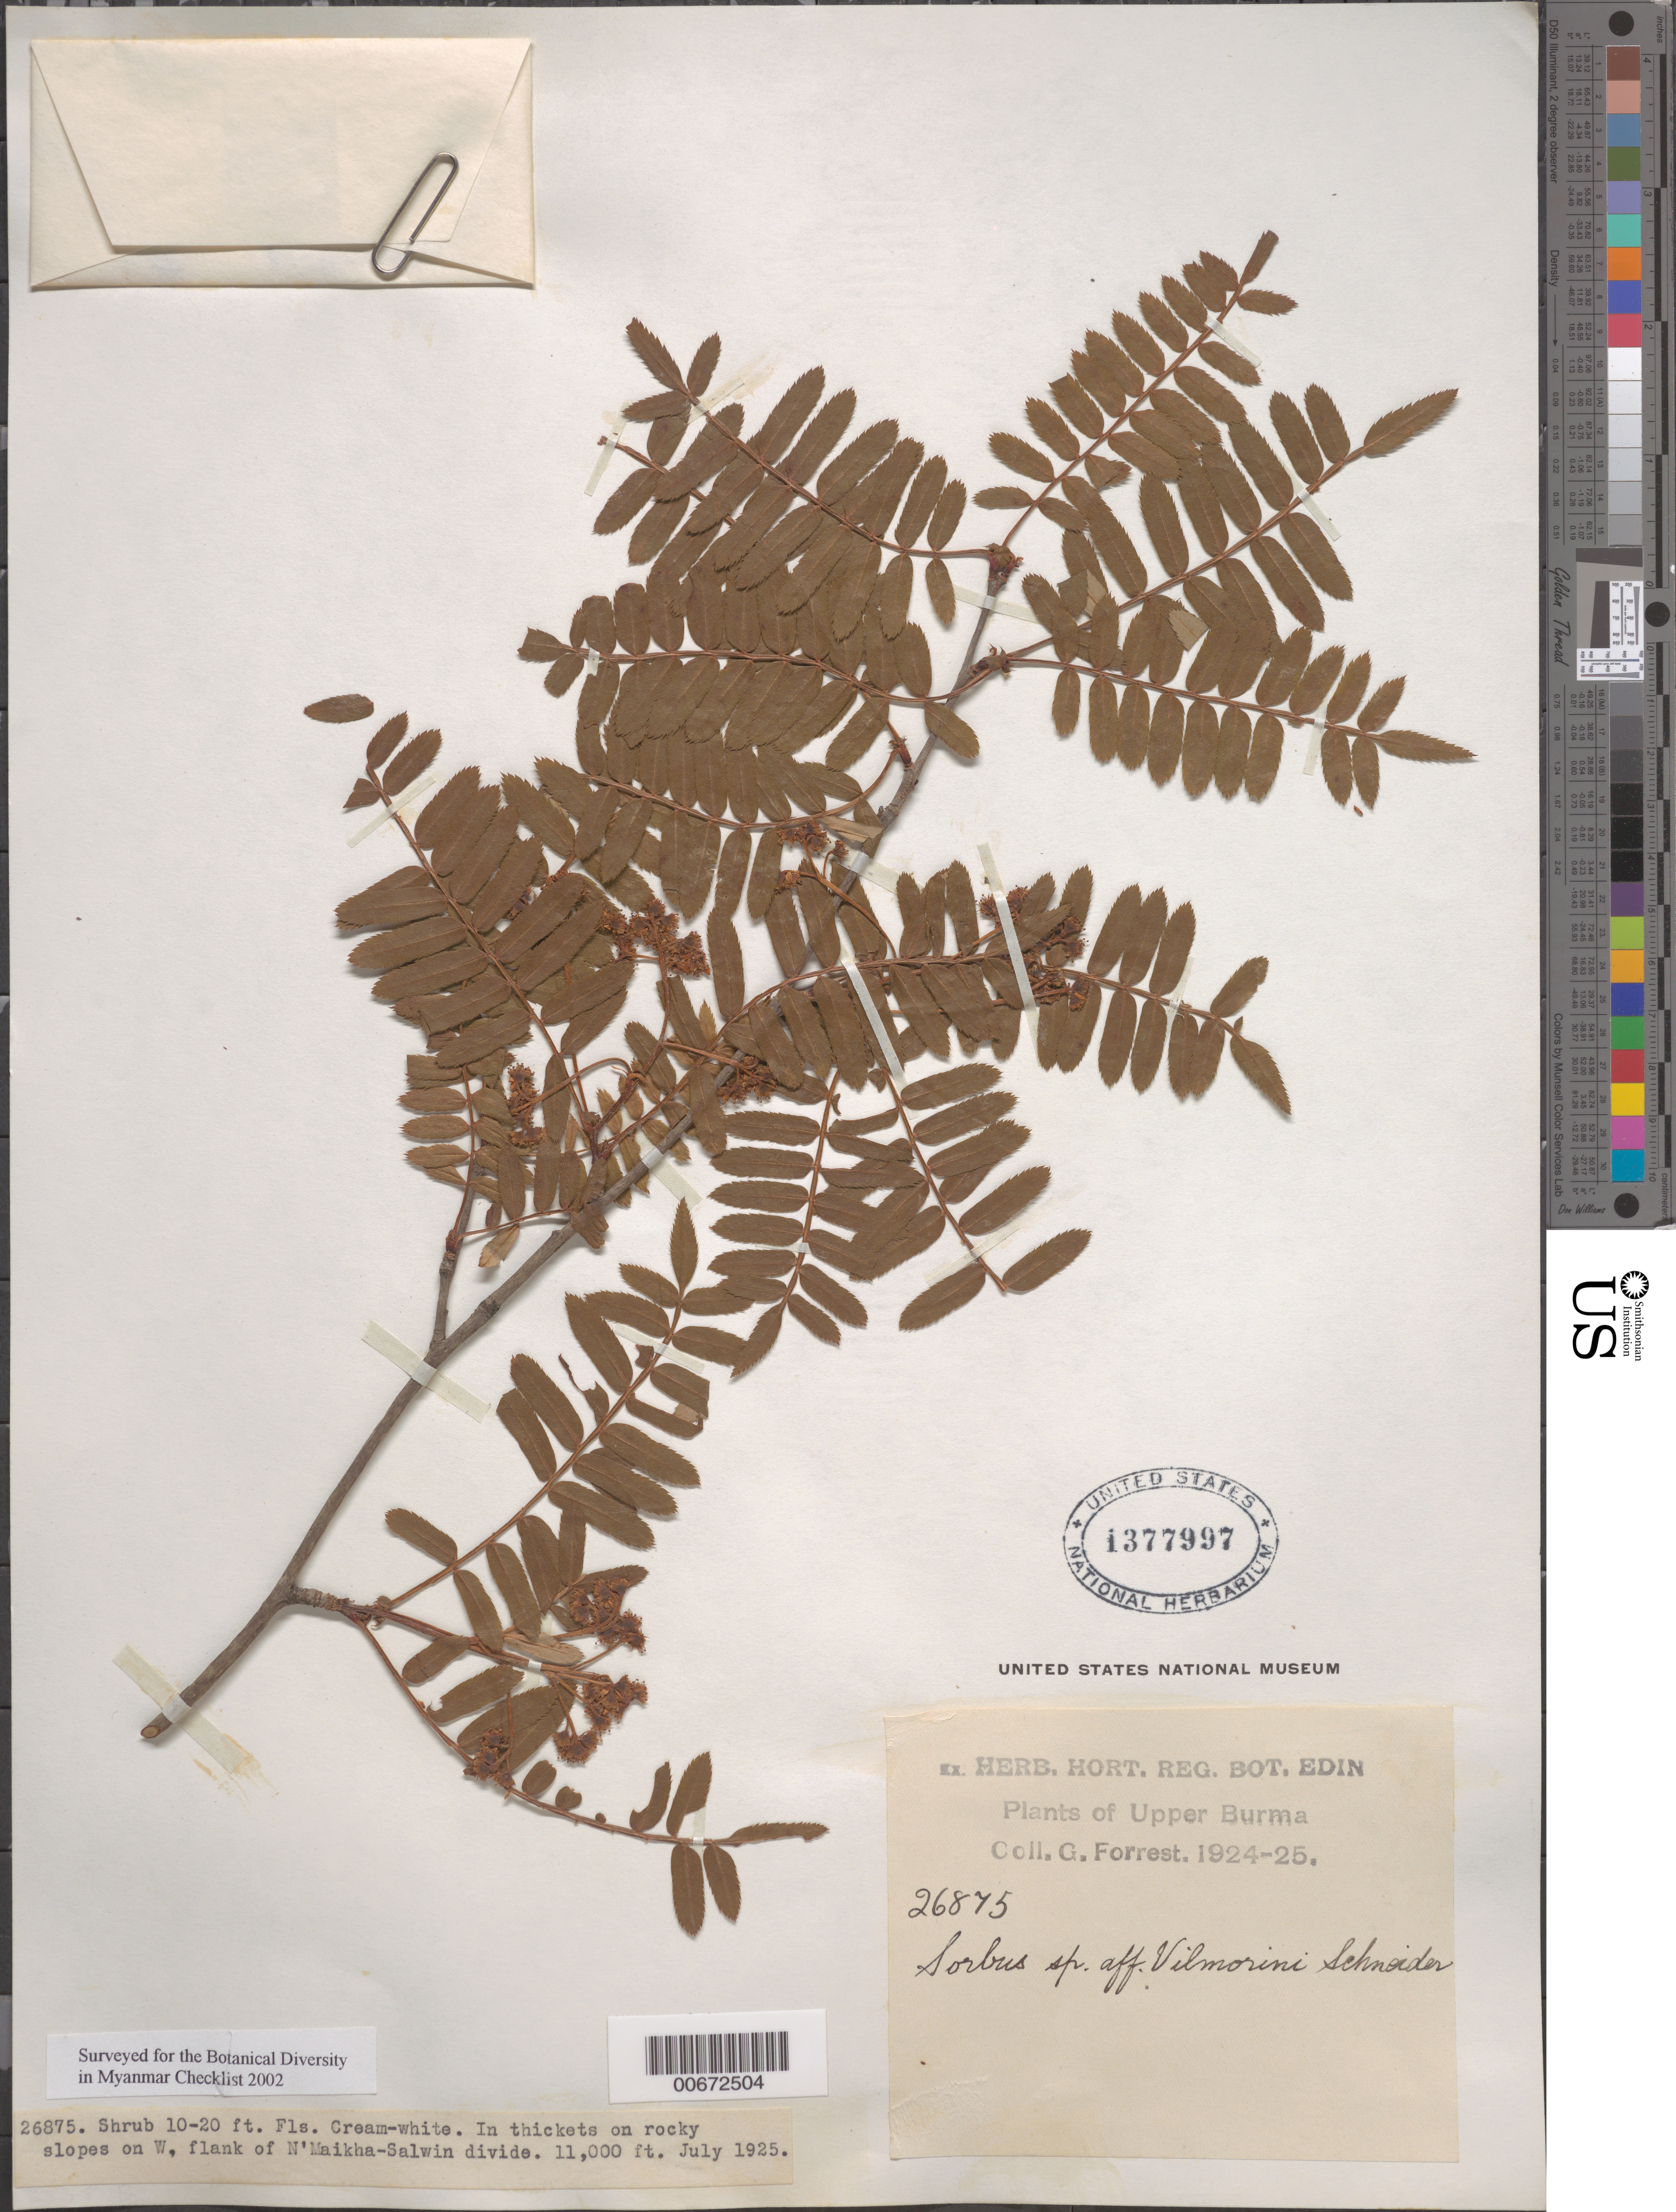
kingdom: Plantae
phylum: Tracheophyta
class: Magnoliopsida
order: Rosales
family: Rosaceae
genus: Sorbus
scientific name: Sorbus vilmorini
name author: C.K. Schneid.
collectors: G. Forrest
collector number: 26875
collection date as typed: Jul 1925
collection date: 1925-07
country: Myanmar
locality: Upper Burma, W flank of N'Maikha-Salwin Divide.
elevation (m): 3353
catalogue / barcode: US 1377997